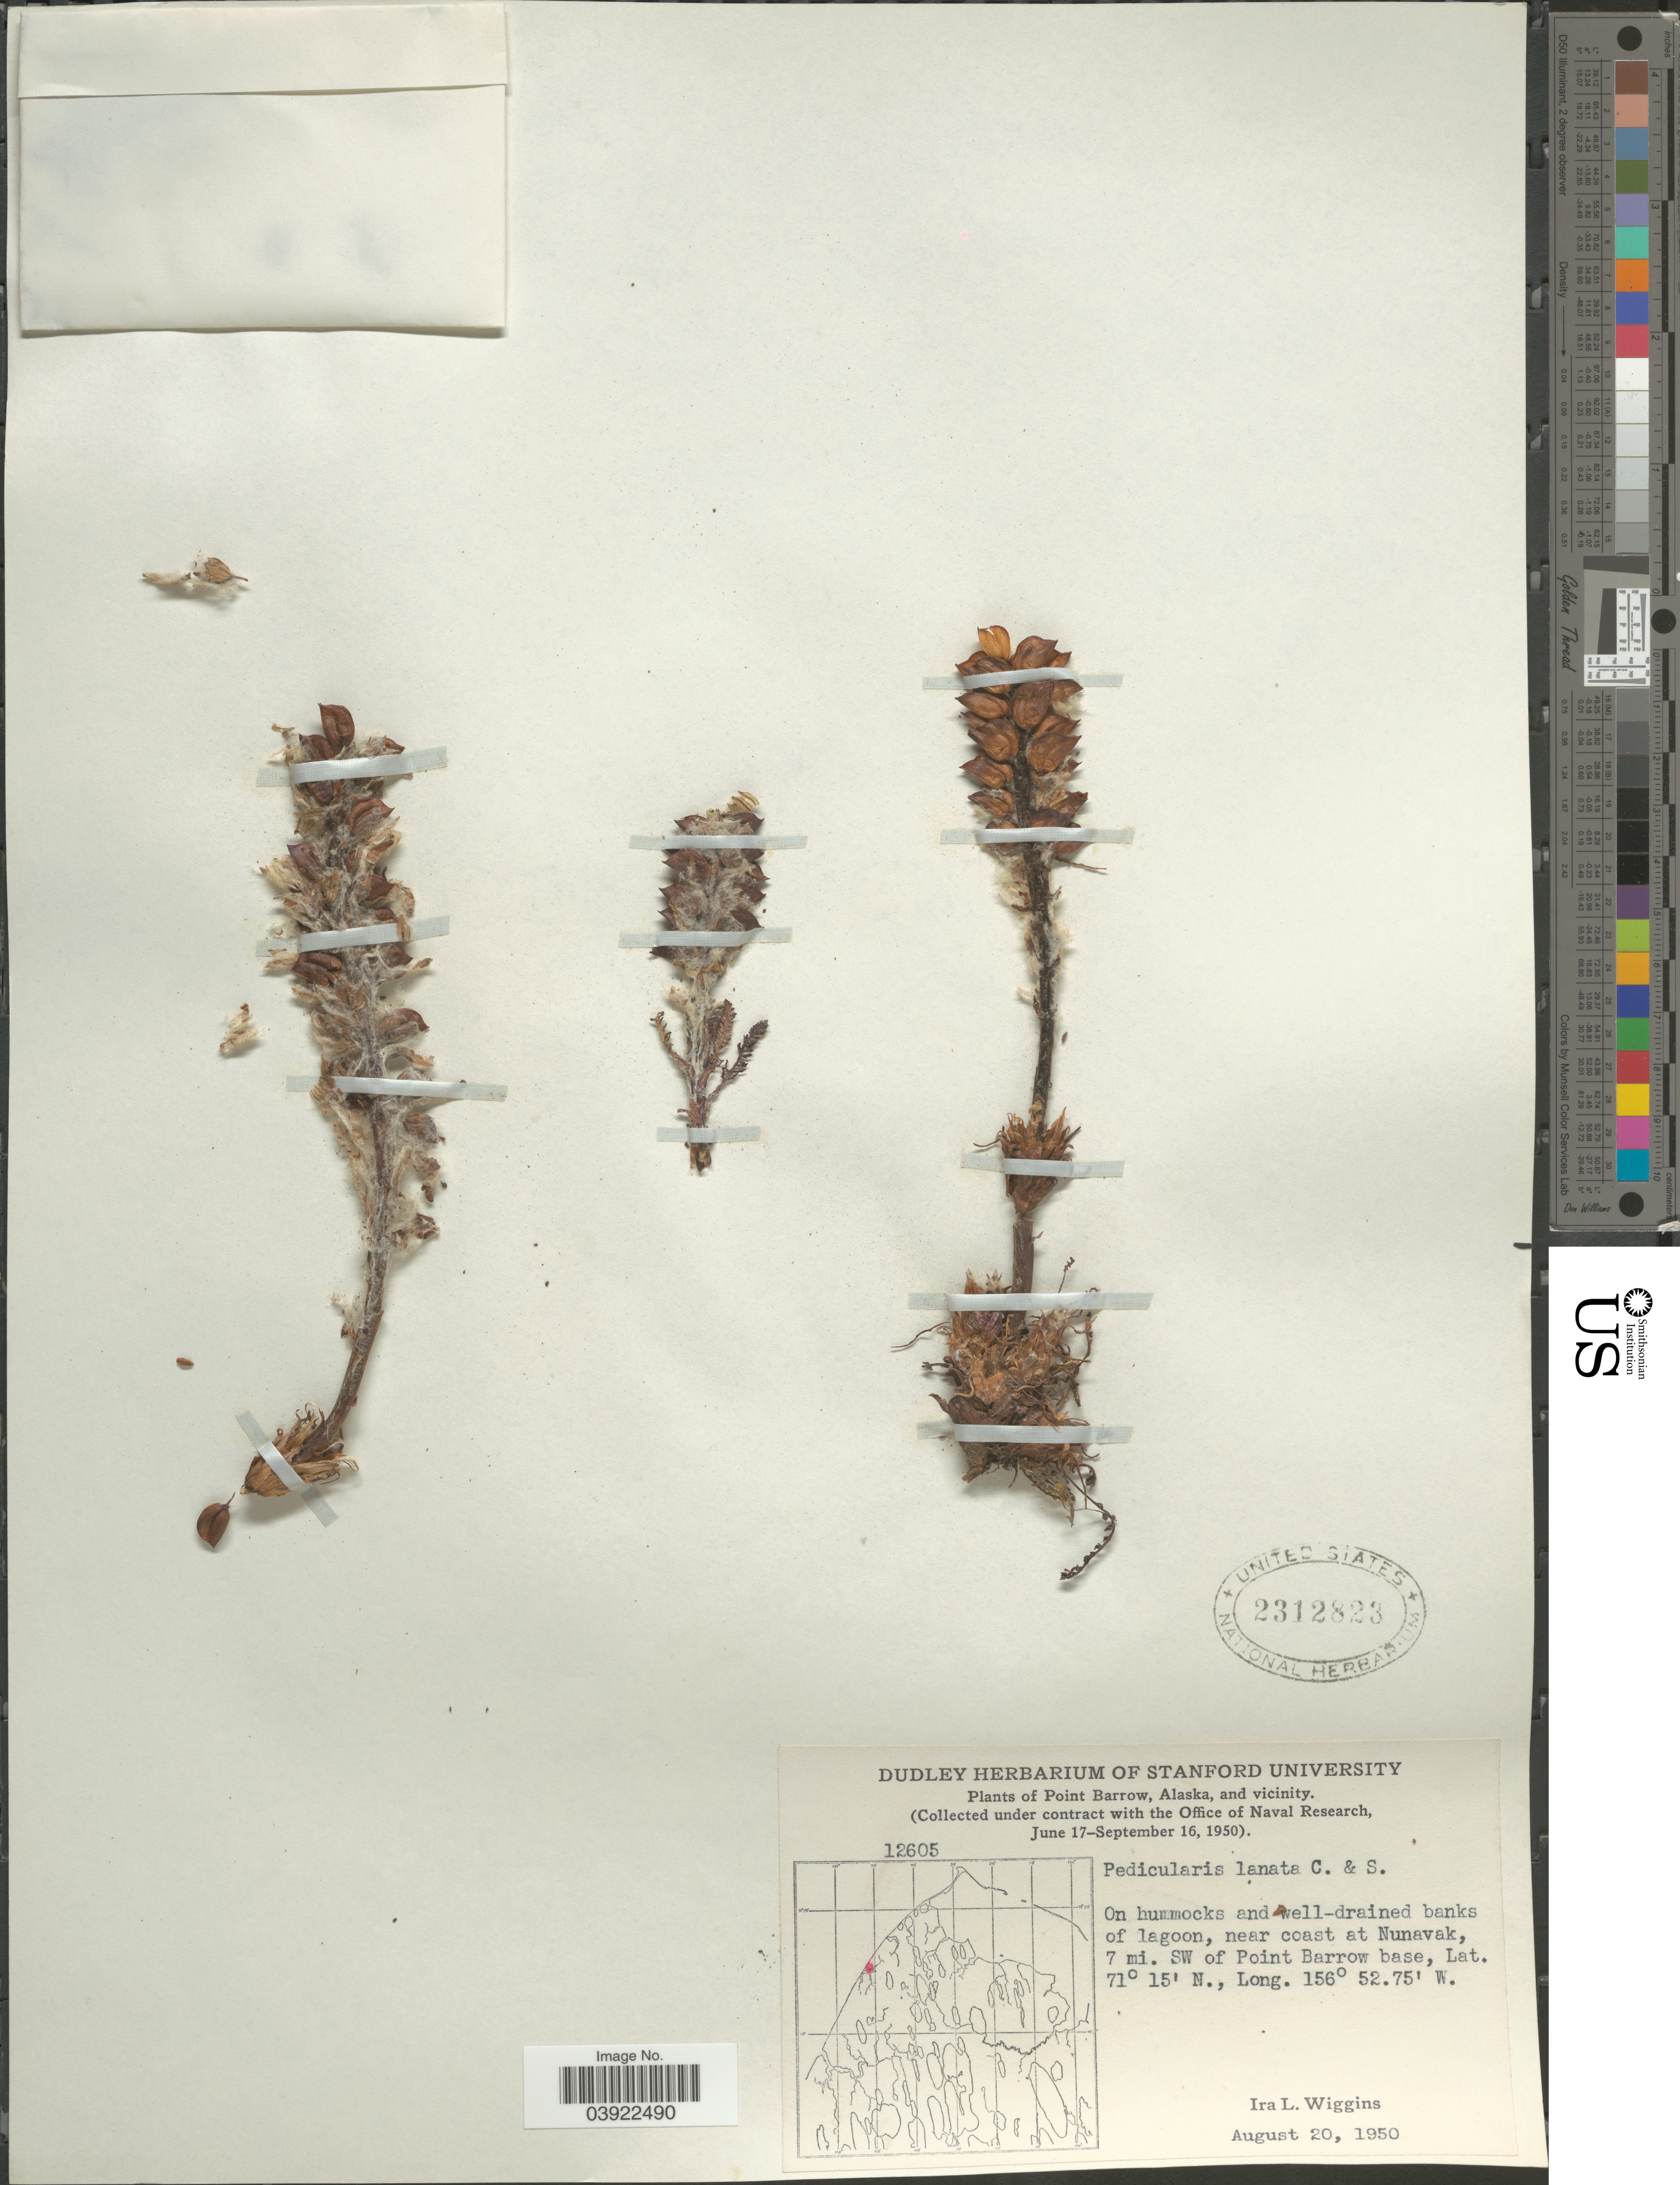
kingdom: Plantae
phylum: Tracheophyta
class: Magnoliopsida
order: Lamiales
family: Orobanchaceae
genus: Pedicularis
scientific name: Pedicularis lanata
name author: Willd. ex Cham. & Schltdl.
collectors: I. L. Wiggins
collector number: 12605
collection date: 1950-08-20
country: United States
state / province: Alaska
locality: Point Barrow and vicinity. Near coast at Nunavak, 7 mi. SW of Point Barrow base.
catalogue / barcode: US 2312823